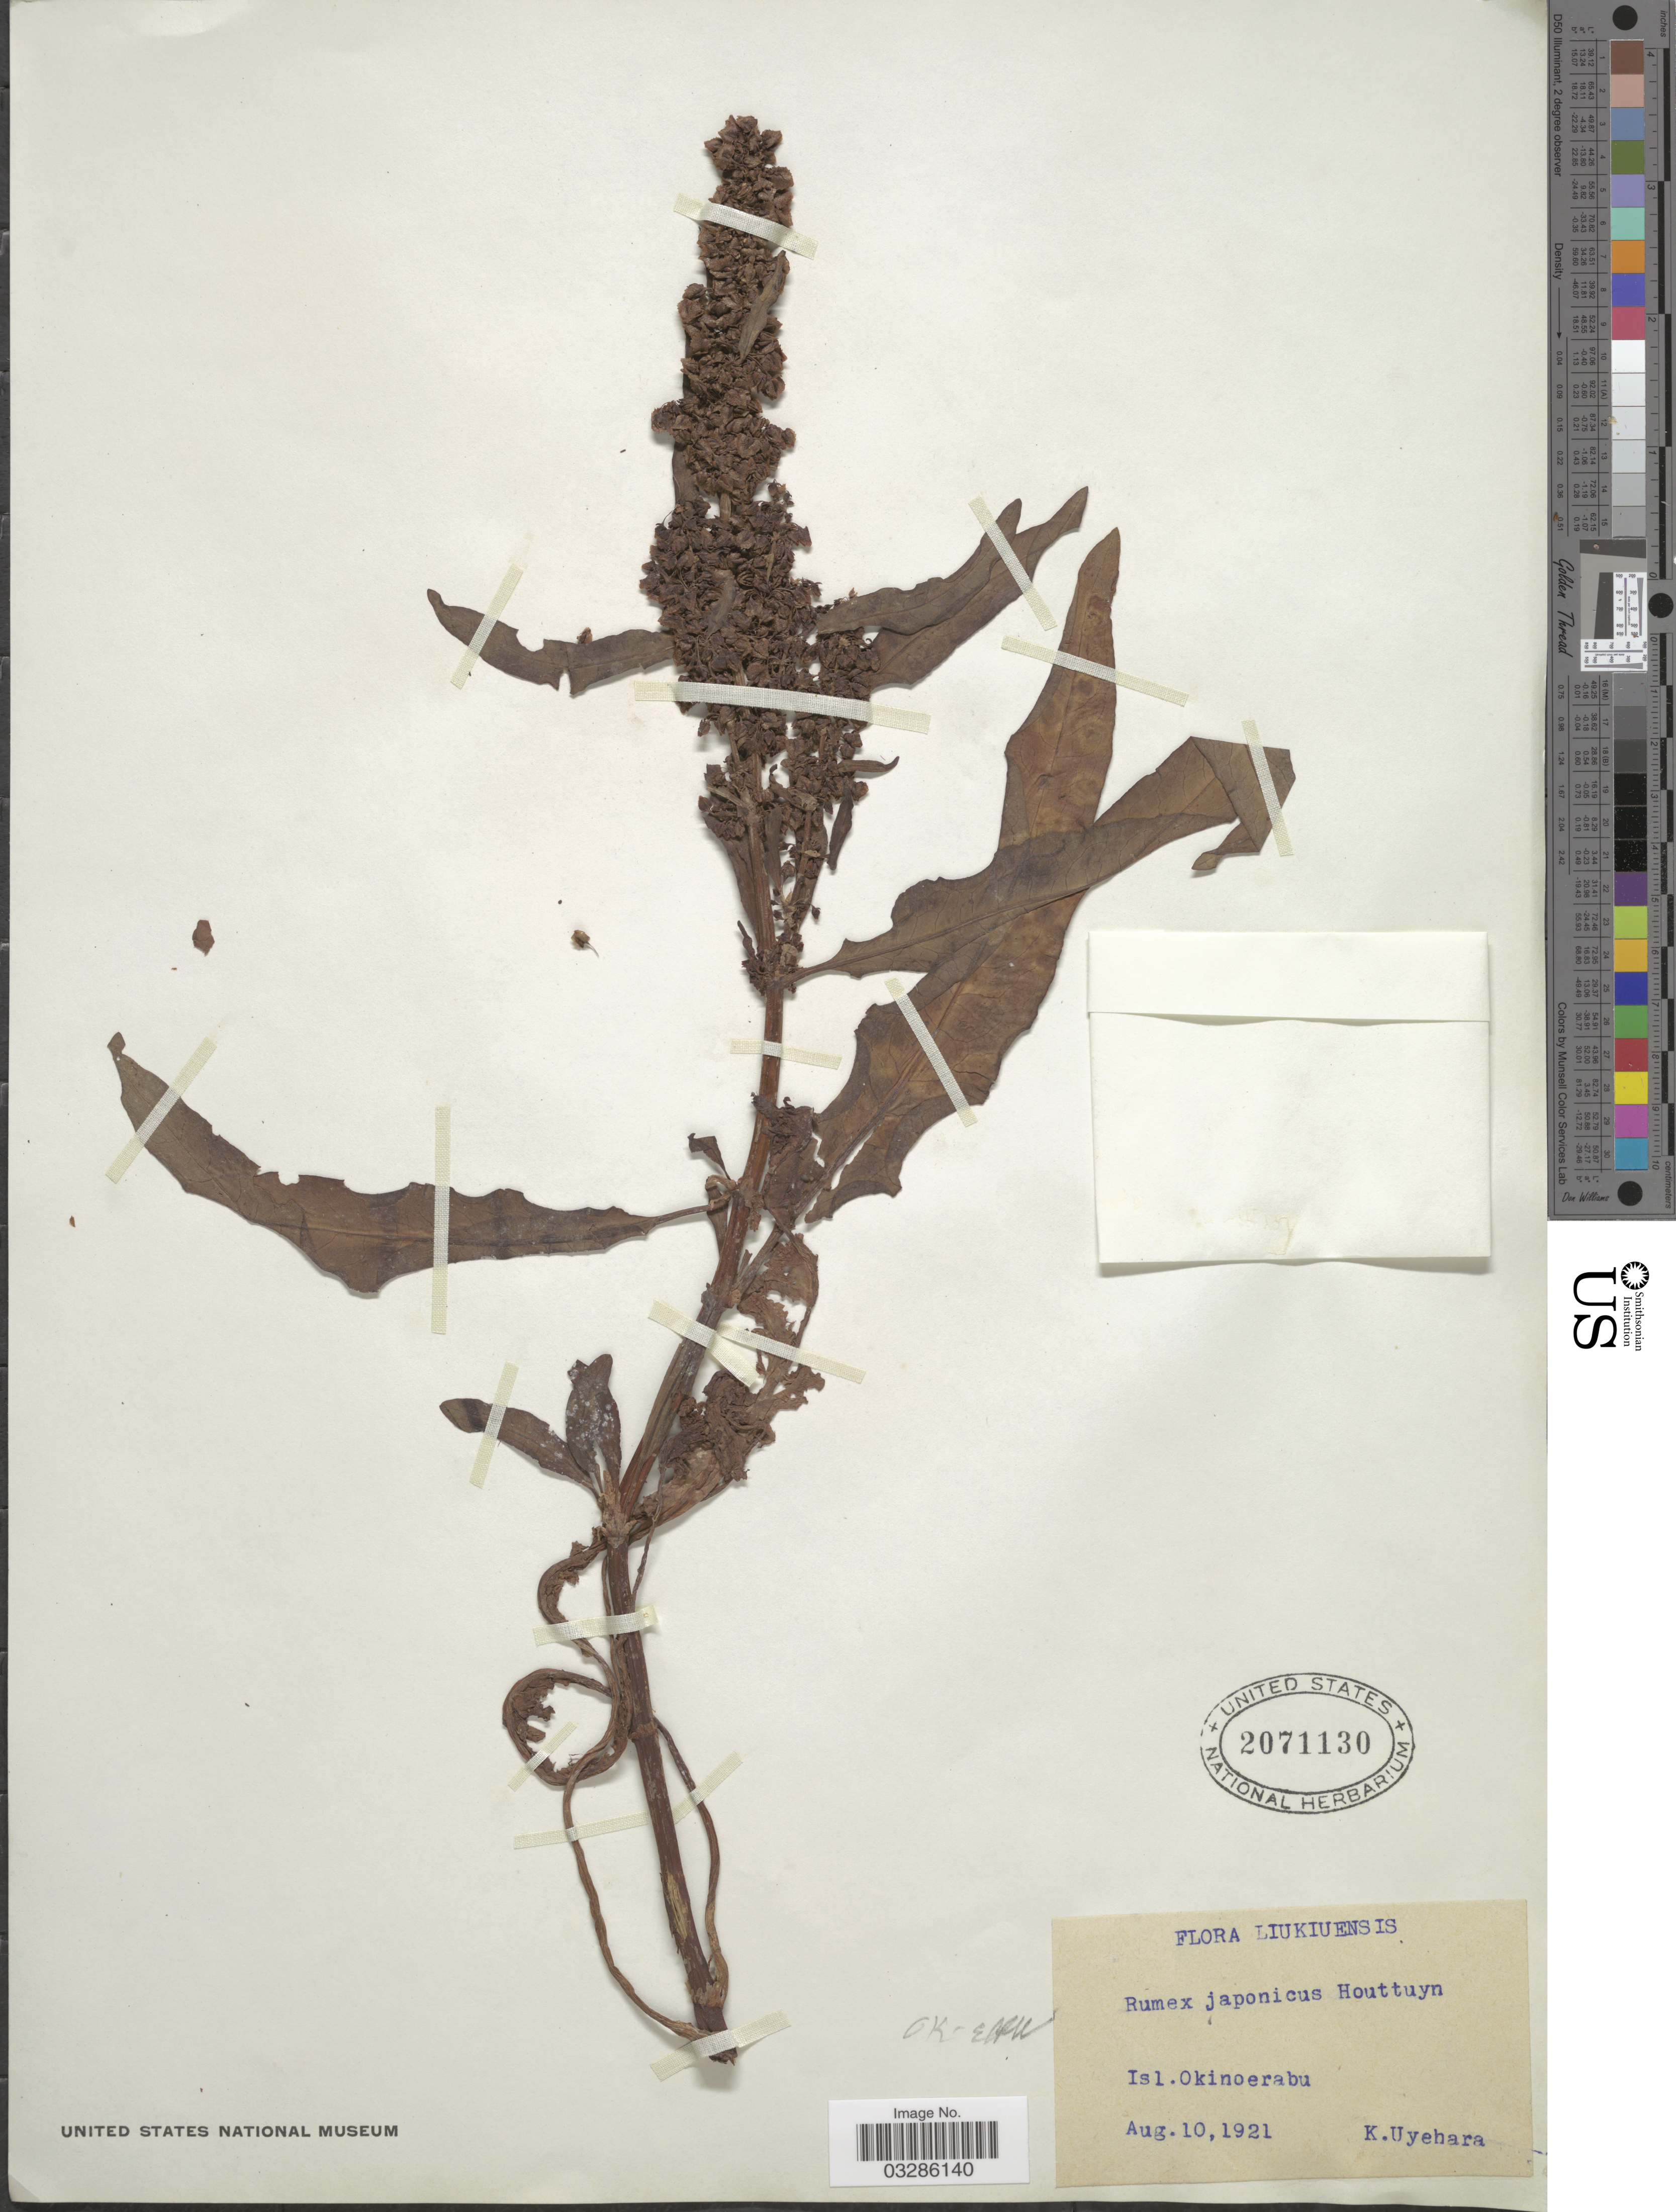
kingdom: Plantae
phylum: Tracheophyta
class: Magnoliopsida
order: Caryophyllales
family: Polygonaceae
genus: Rumex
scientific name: Rumex japonicus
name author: Houtt.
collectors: K. Uyehara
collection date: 1921-08-10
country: Japan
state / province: Okinawa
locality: Liukiuensis. Isl. Okinoerabu.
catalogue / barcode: US 2071130